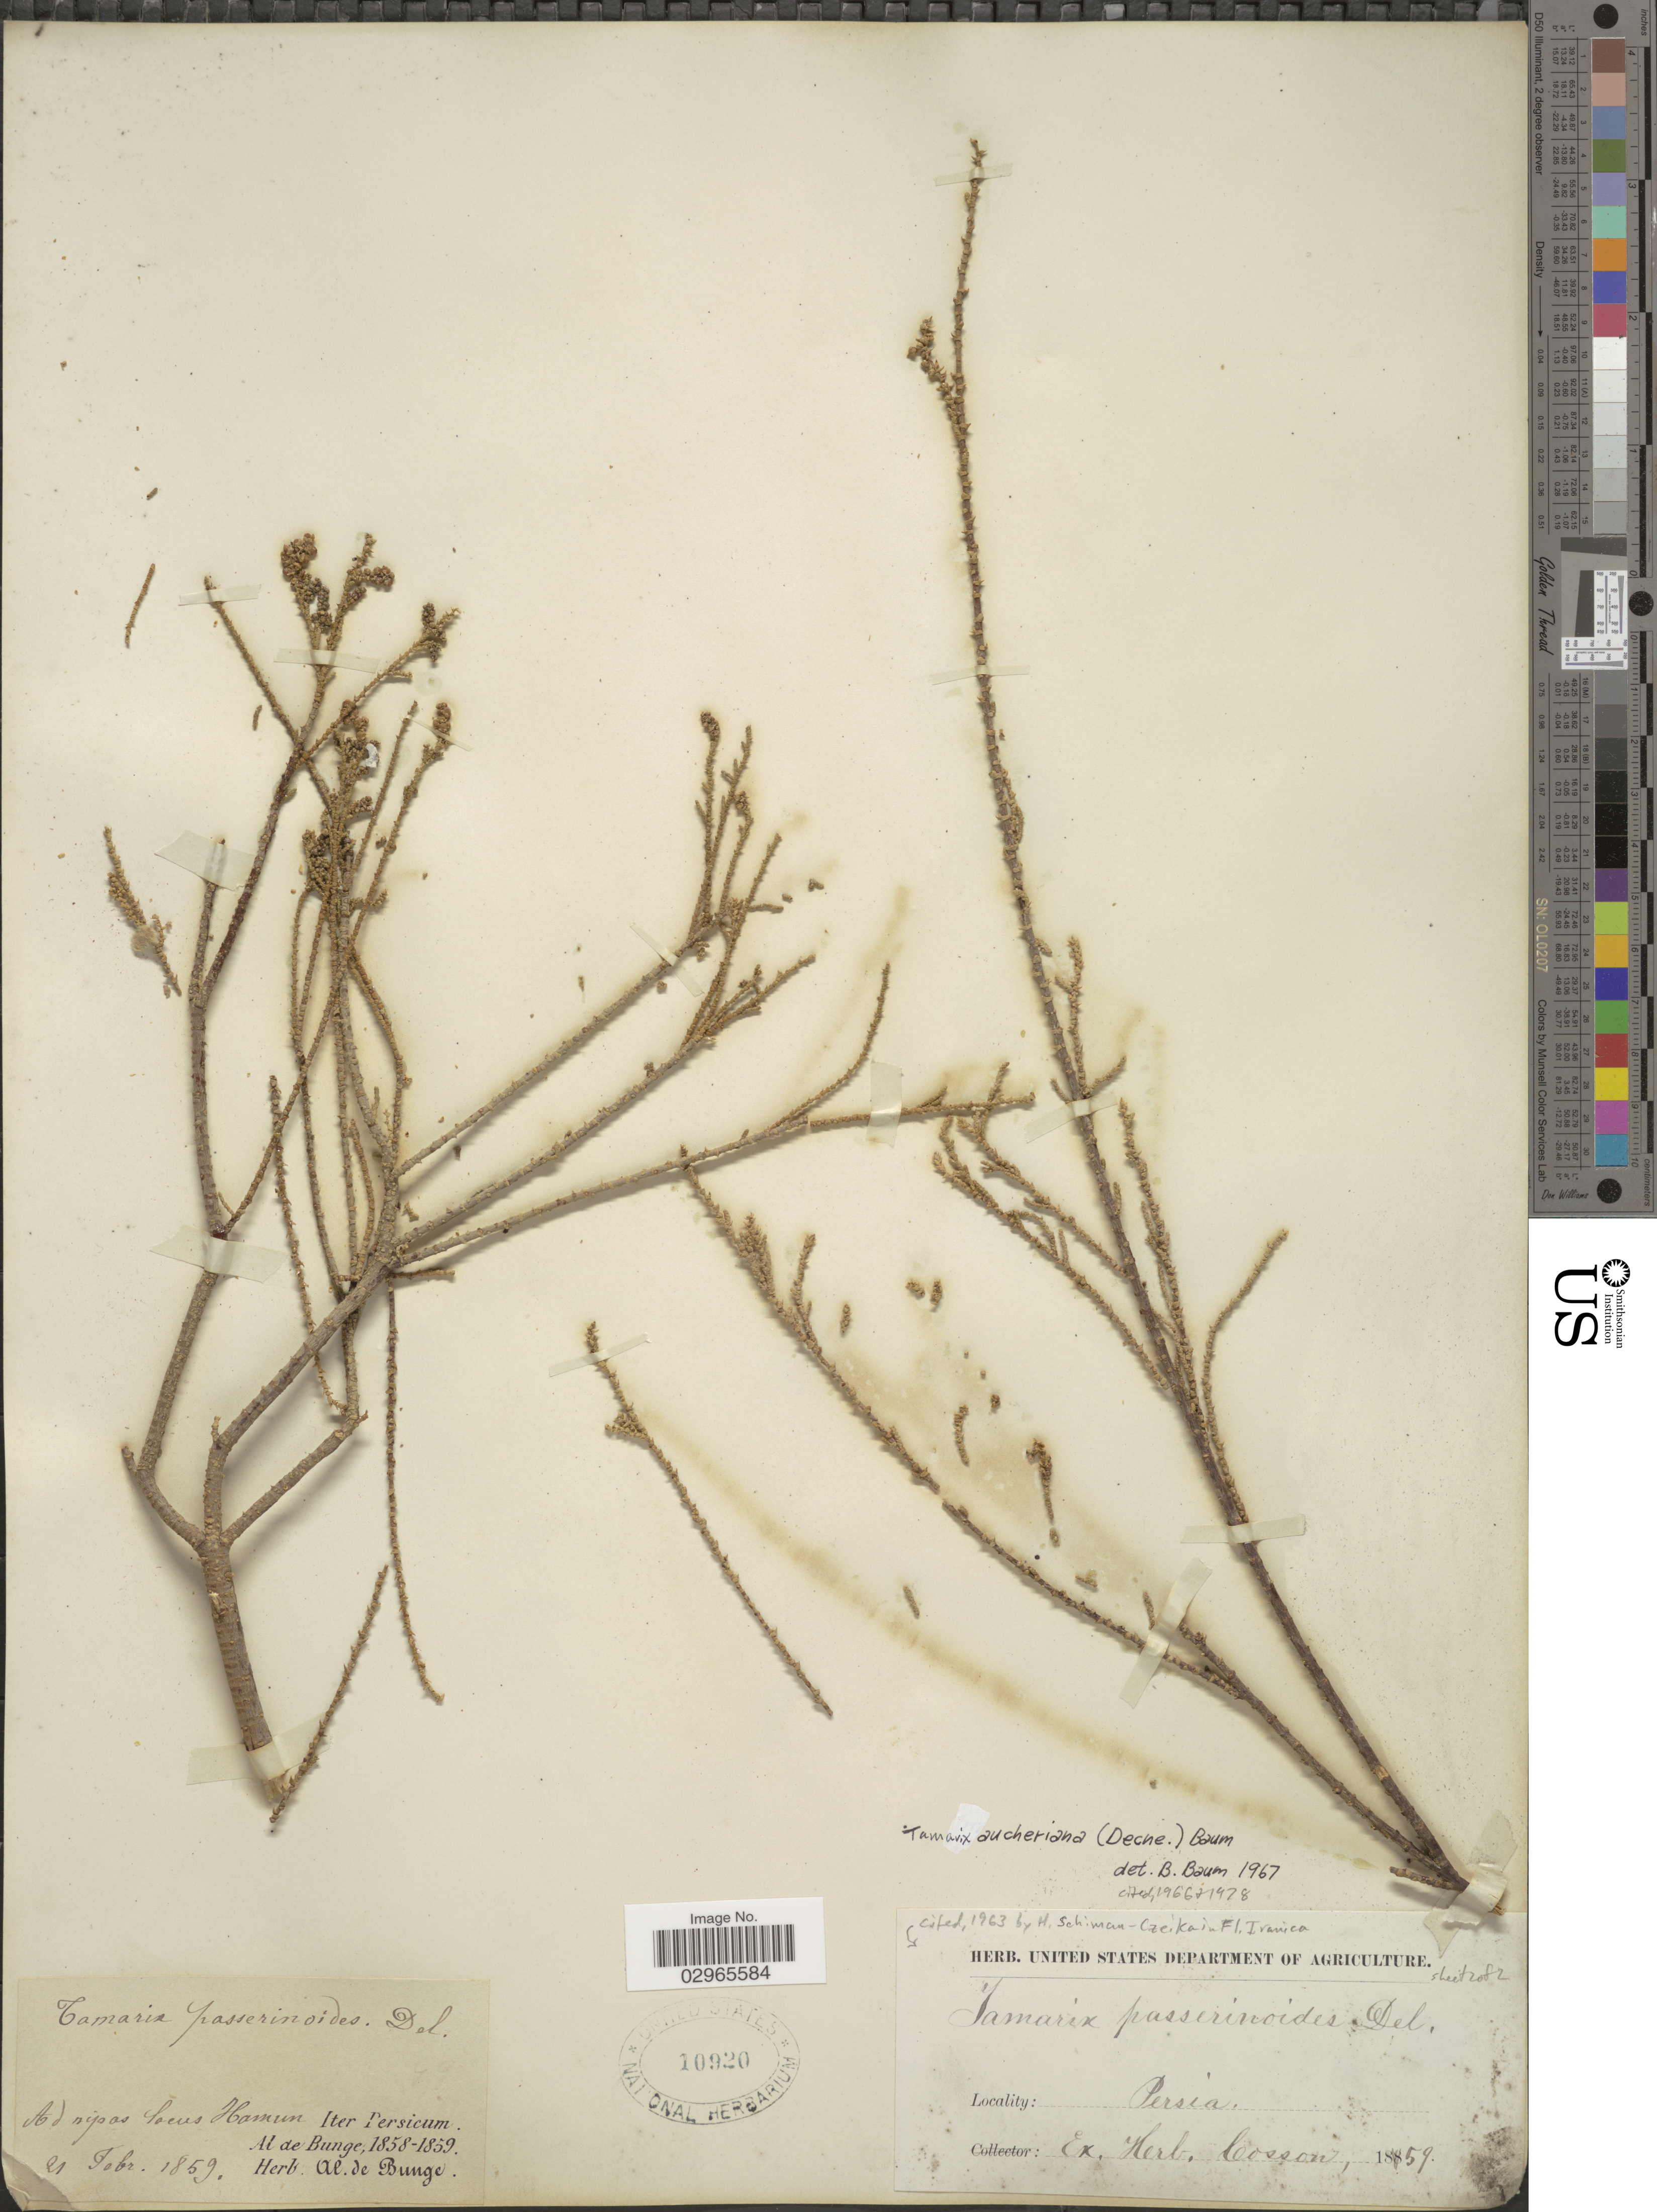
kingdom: Plantae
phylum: Tracheophyta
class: Magnoliopsida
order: Caryophyllales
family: Tamaricaceae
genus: Tamarix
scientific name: Tamarix aucheriana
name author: (Decne. ex Walp.) B.R. Baum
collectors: A. de Bunge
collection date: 1859-02-21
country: Iran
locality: Ad ripas lacus Hamun, Iter Persicum.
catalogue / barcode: US 10920